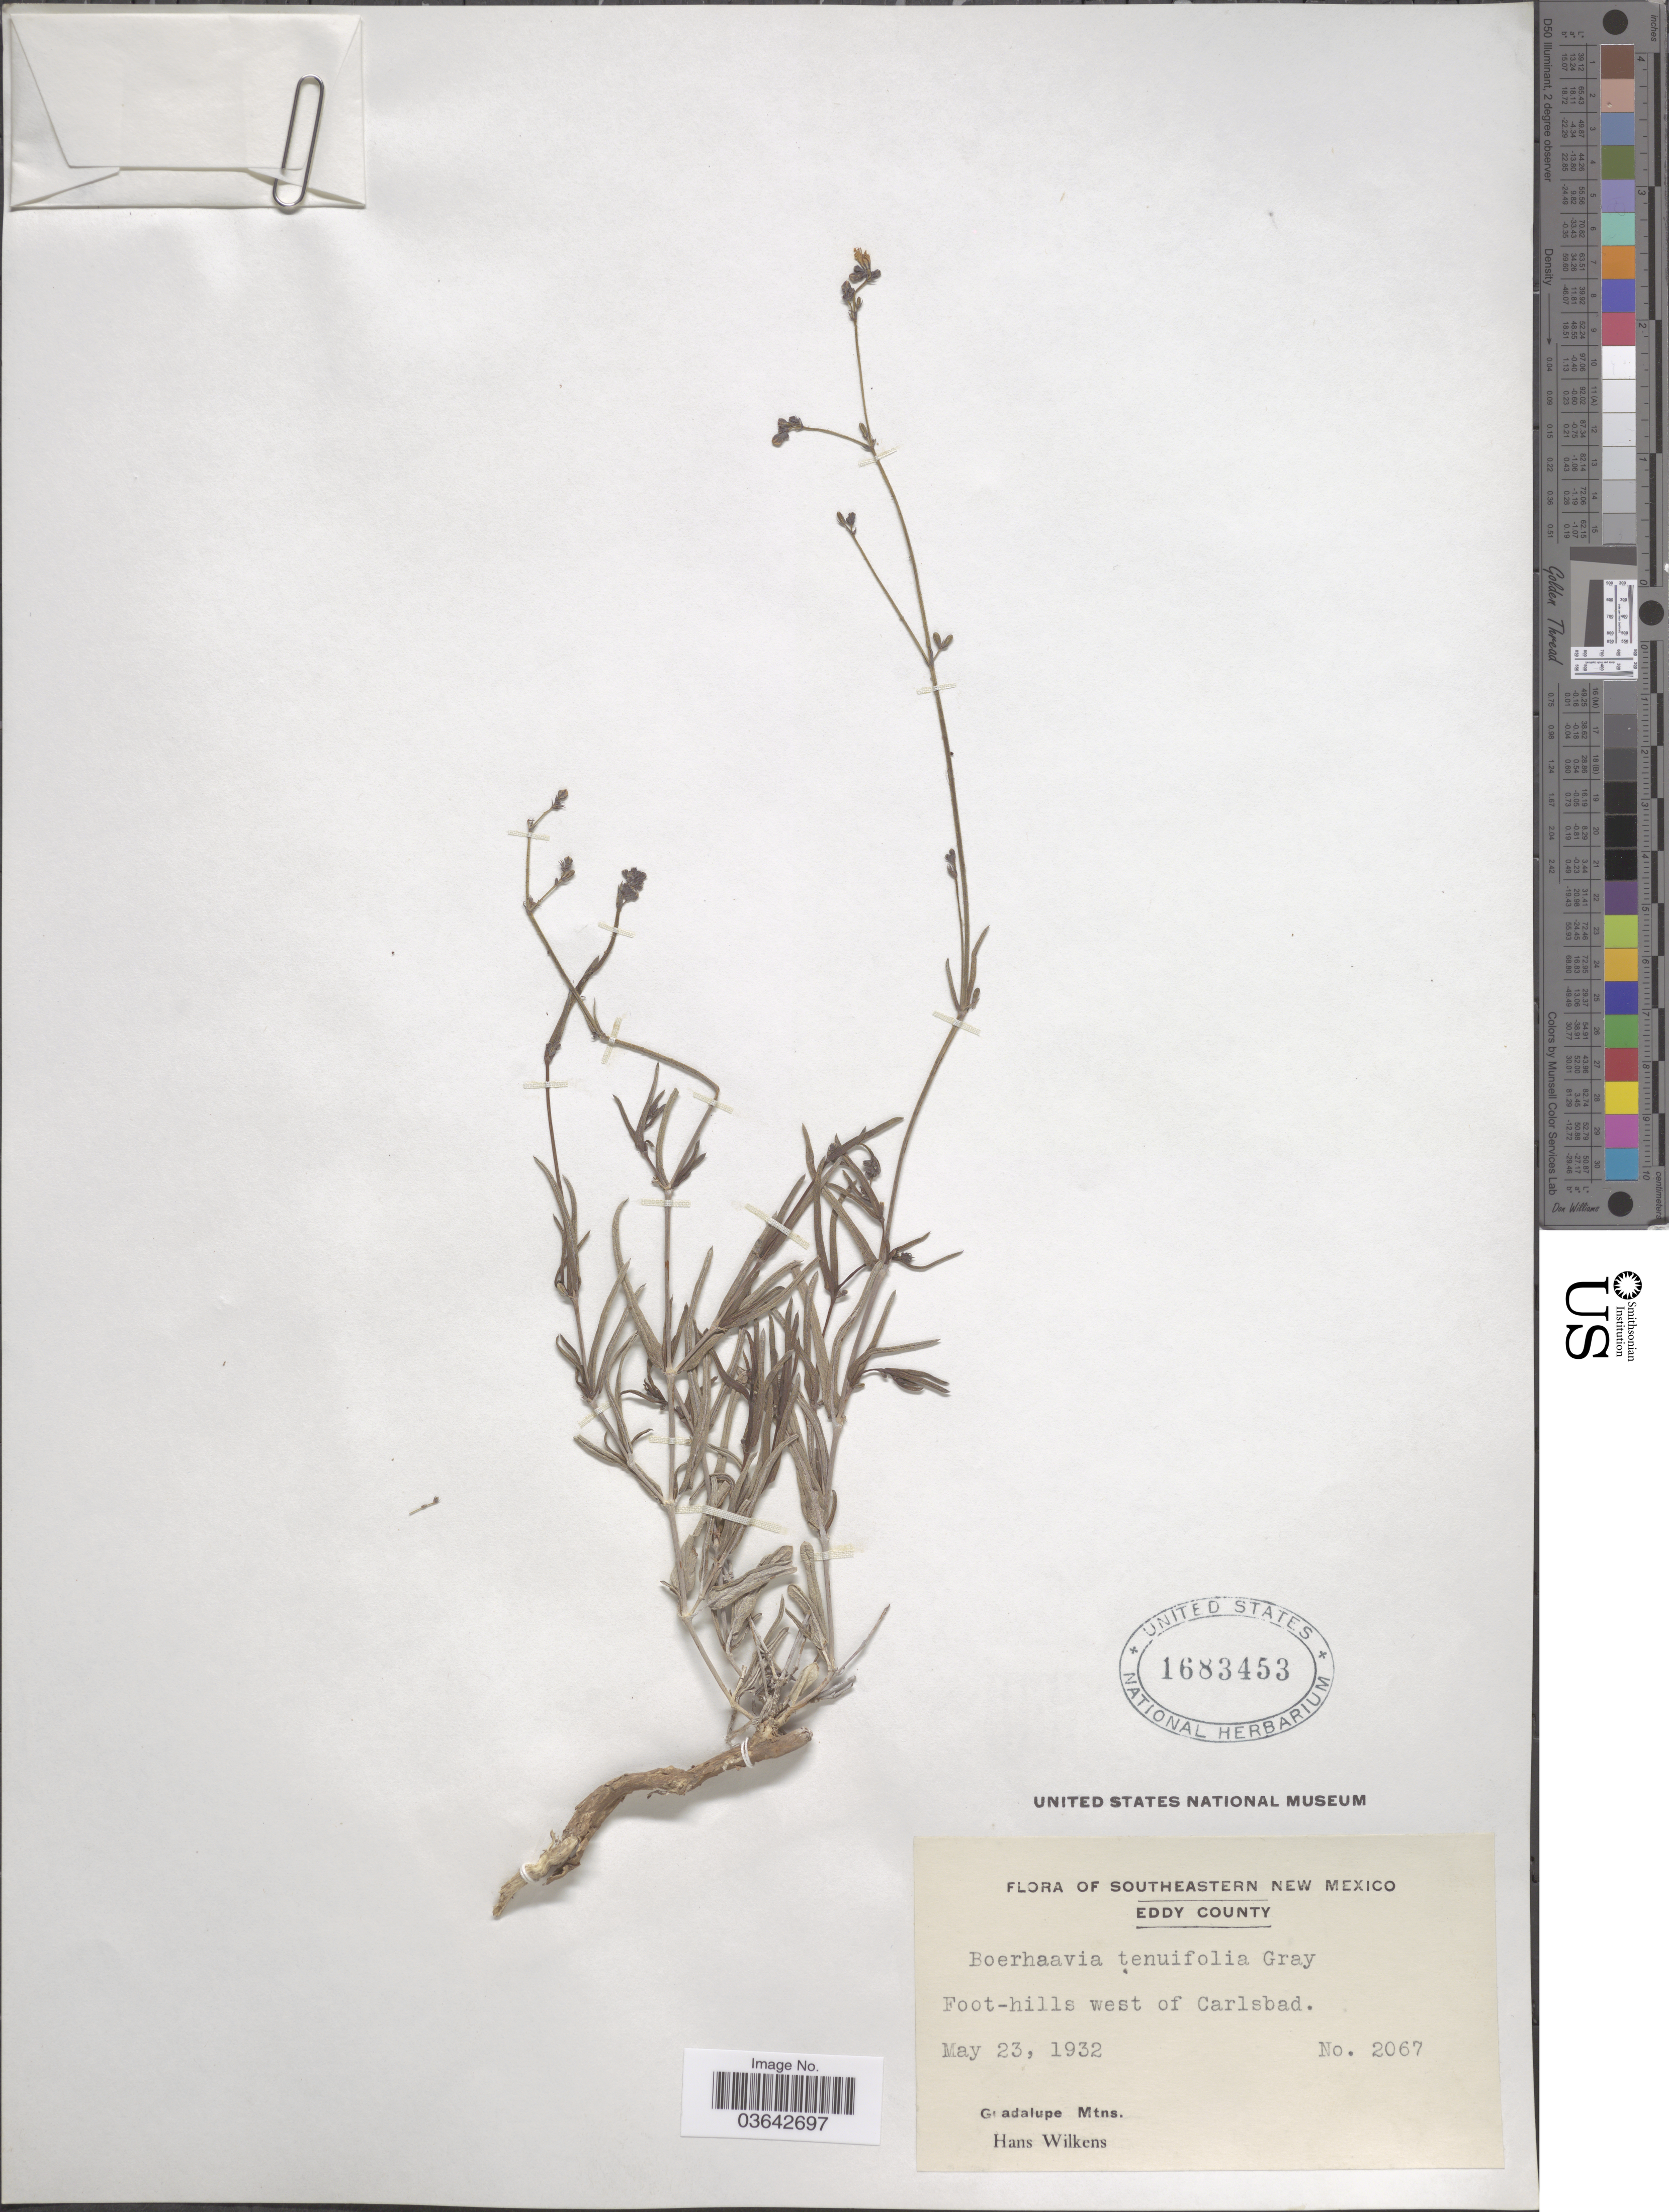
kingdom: Plantae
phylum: Tracheophyta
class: Magnoliopsida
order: Caryophyllales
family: Nyctaginaceae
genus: Boerhavia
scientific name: Boerhavia linearifolia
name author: A. Gray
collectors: H. Wilkens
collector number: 2067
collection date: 1932-05-23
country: United States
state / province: New Mexico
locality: Southeastern New Mexico. Eddy County. Foot-hills west of Carlsbad. Guadalupe Mtns.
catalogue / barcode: US 1683453